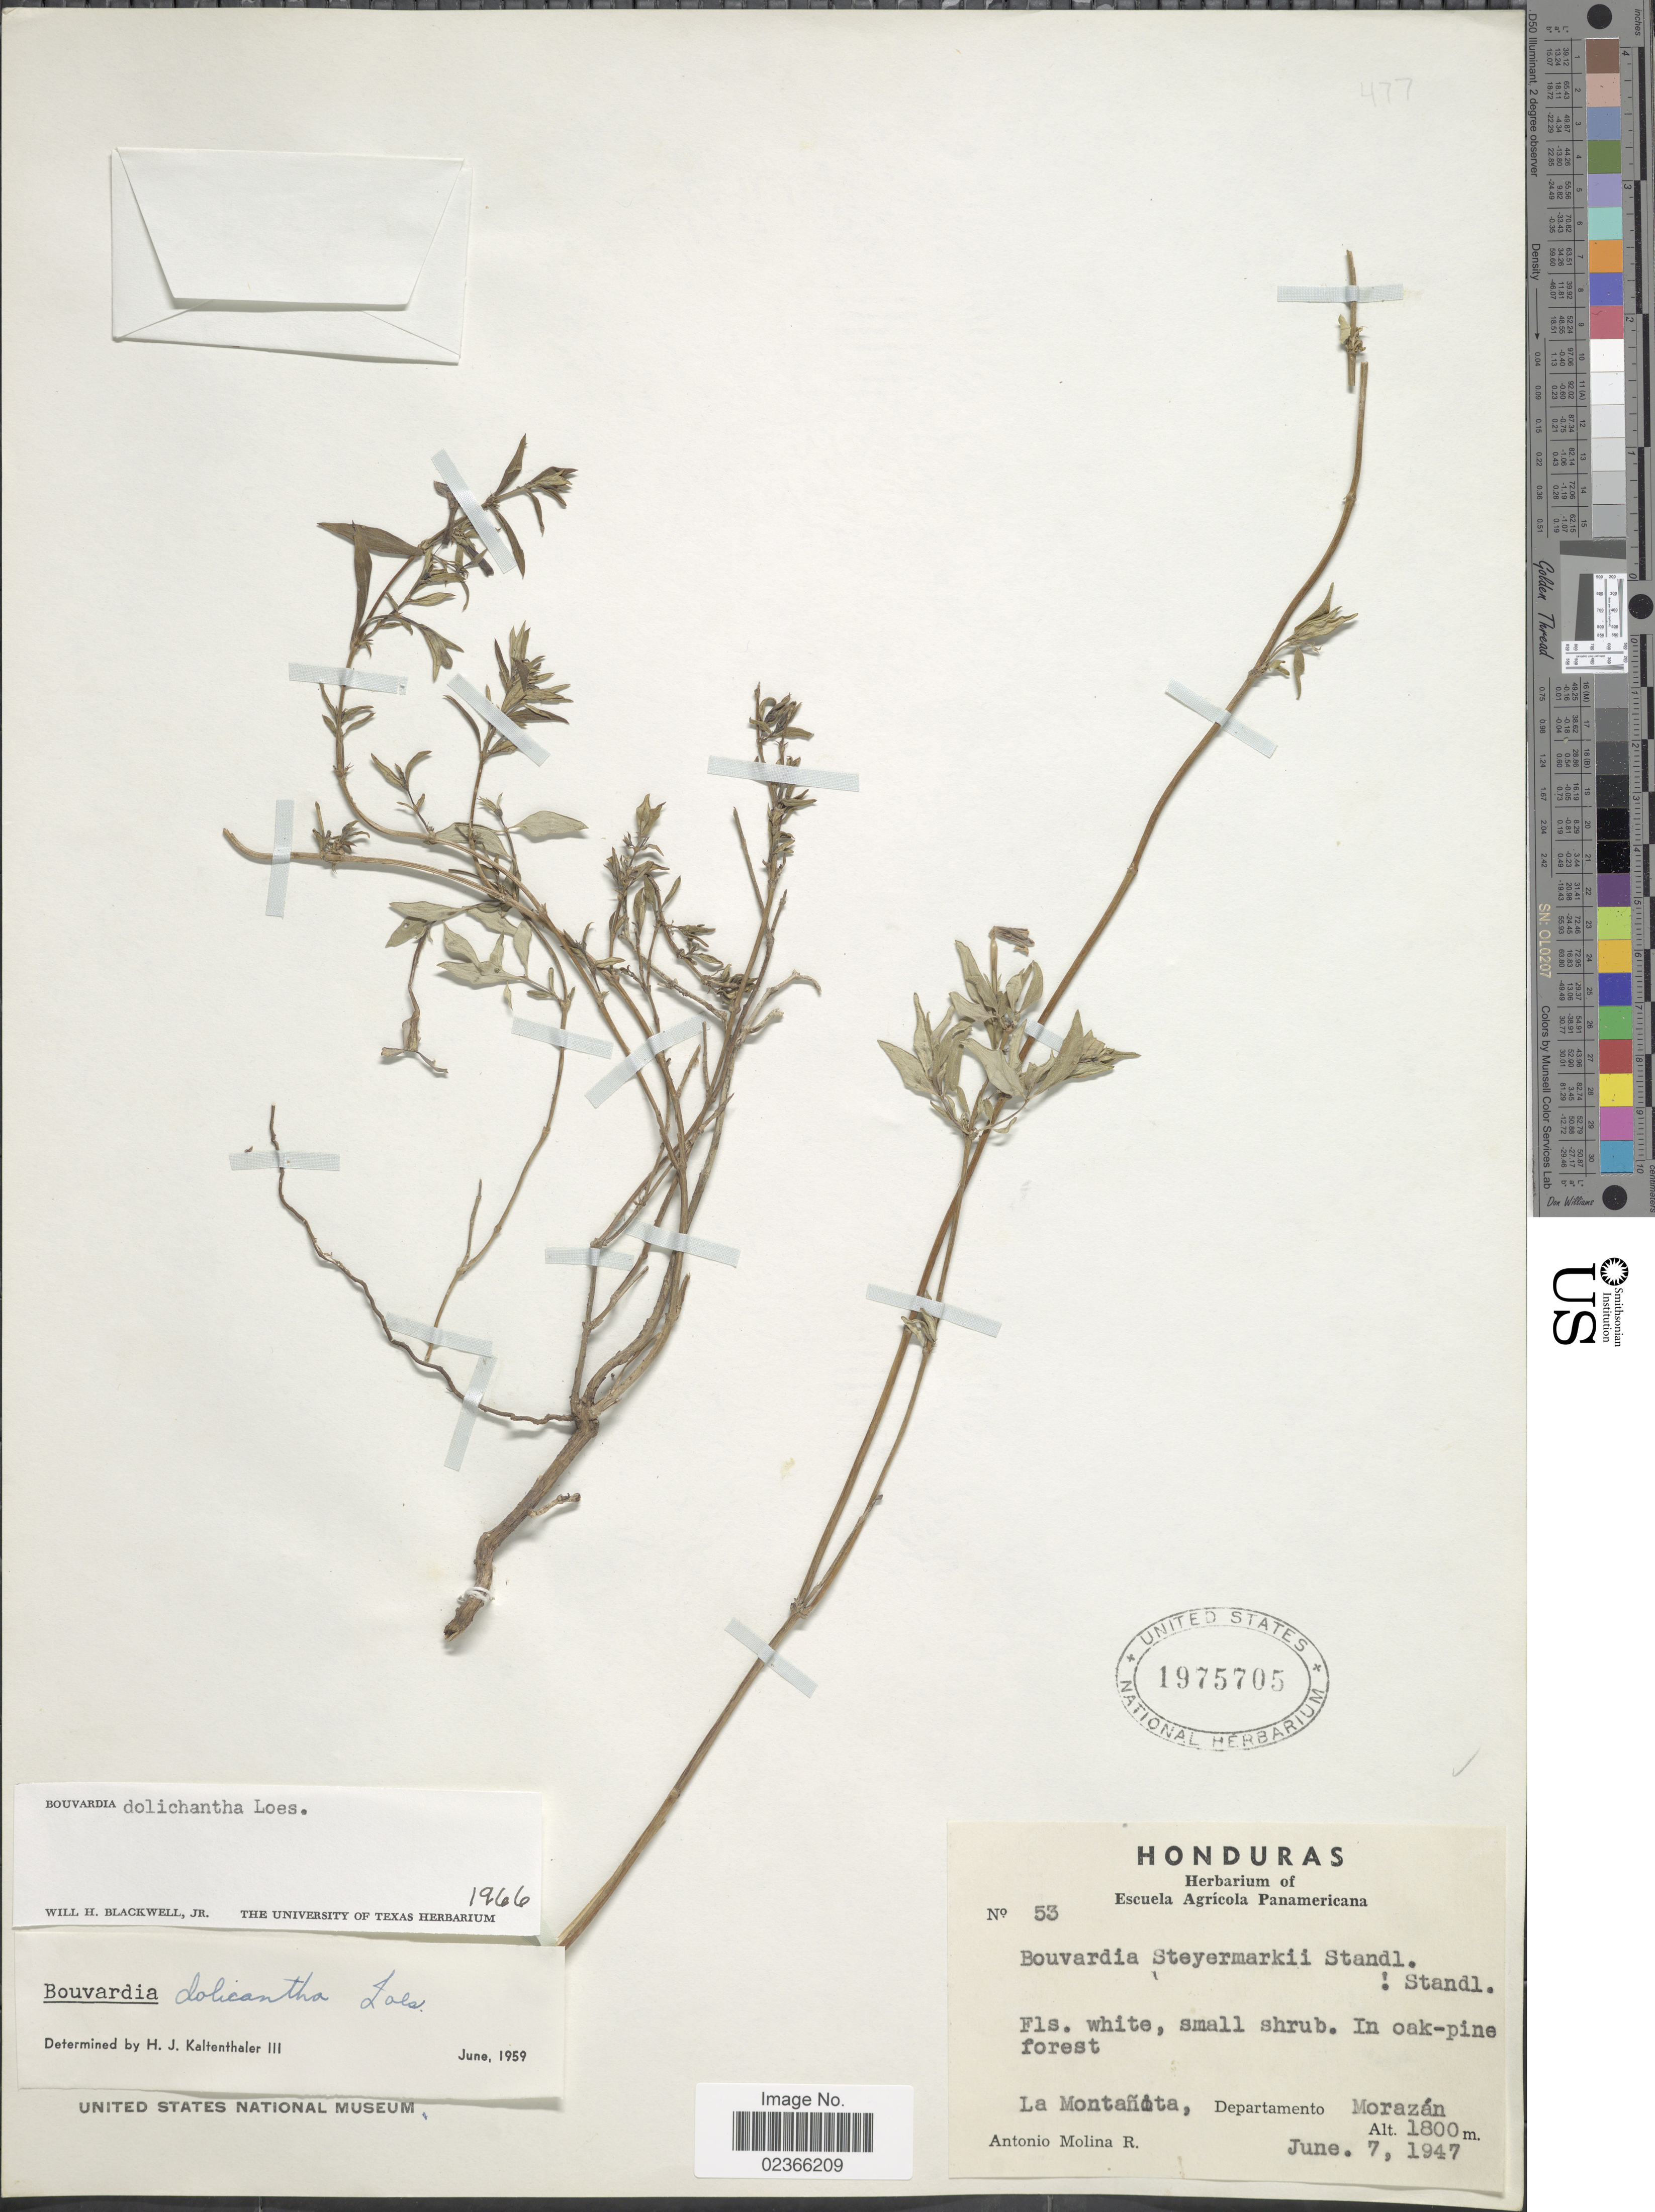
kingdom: Plantae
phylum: Tracheophyta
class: Magnoliopsida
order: Gentianales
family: Rubiaceae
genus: Bouvardia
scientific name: Bouvardia dolichantha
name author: Loes.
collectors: A. Molina R.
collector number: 53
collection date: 1947-06-07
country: Honduras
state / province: Fco. Morazán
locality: La Montañita, Departamento Morazan.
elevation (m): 1800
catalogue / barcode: US 1975705